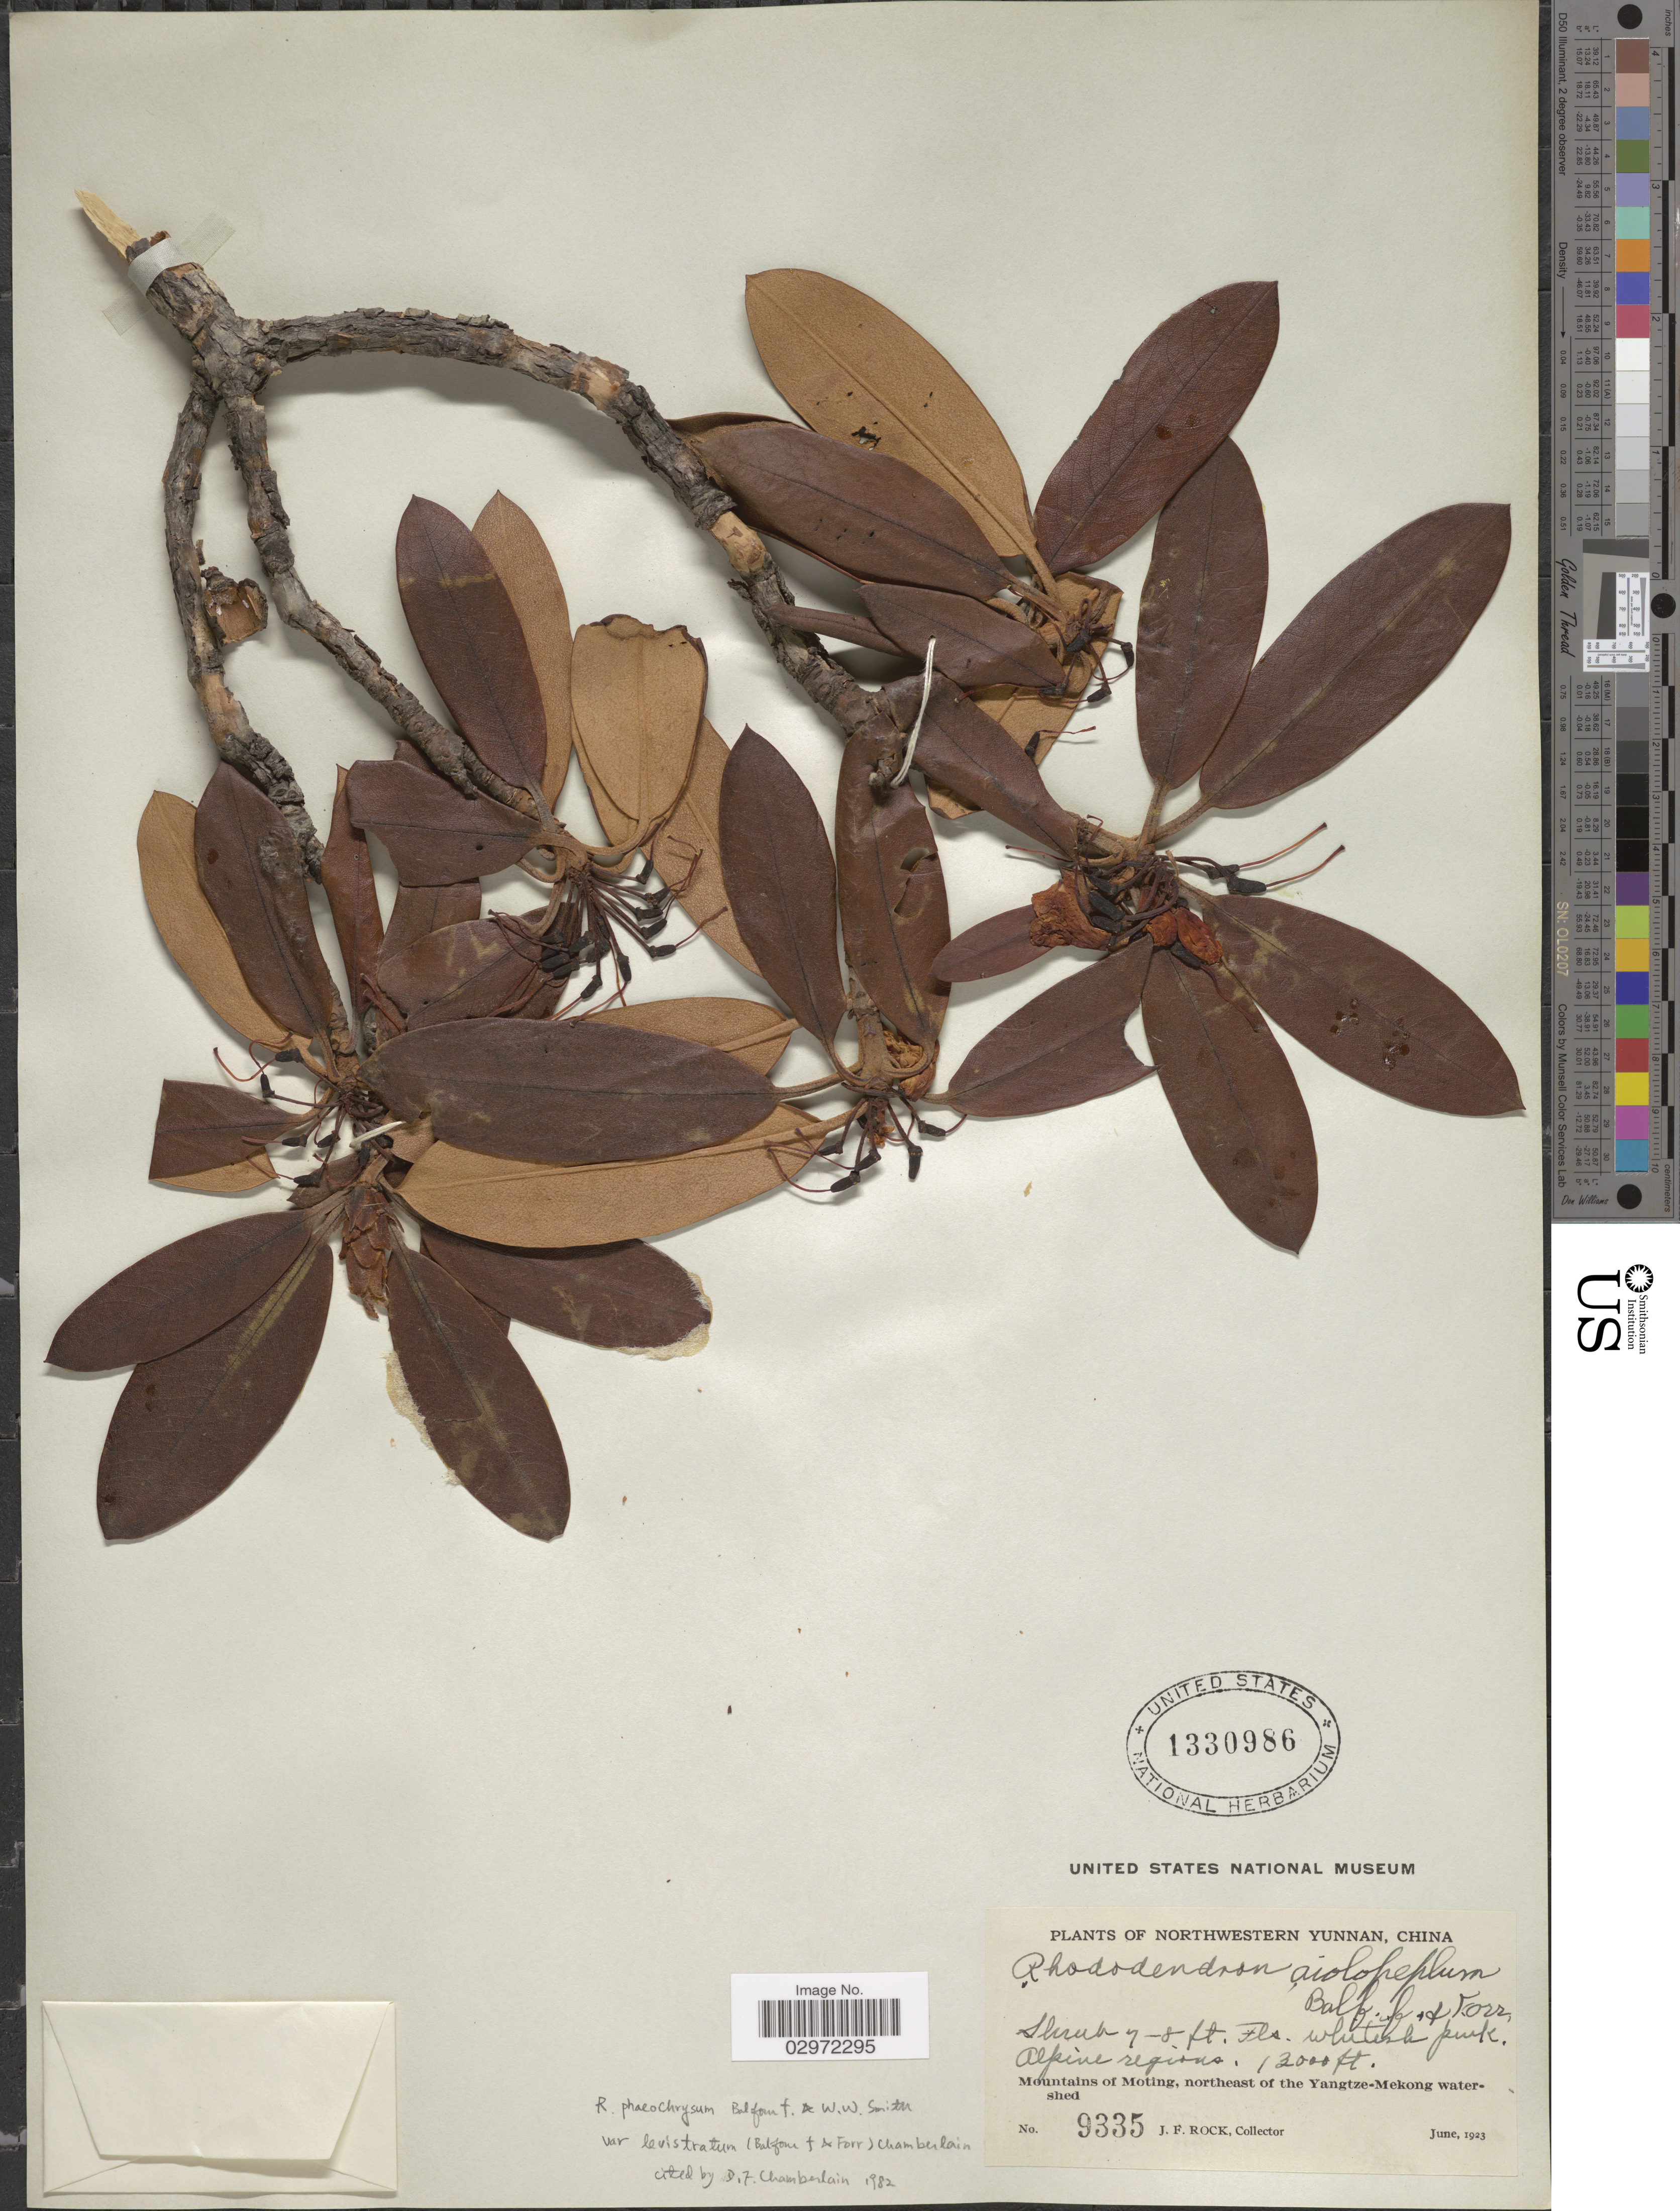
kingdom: Plantae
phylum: Tracheophyta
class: Magnoliopsida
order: Ericales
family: Ericaceae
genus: Rhododendron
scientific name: Rhododendron phaeochrysum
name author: Balf. f. & W.W. Sm.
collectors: J. Rock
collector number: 9335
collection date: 1923-06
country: China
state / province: Yunnan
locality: Northwestern Yunnan, Mountains of Moting, northeast of the Yangtze-Mekong watershed.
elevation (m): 3962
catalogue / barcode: US 1330986